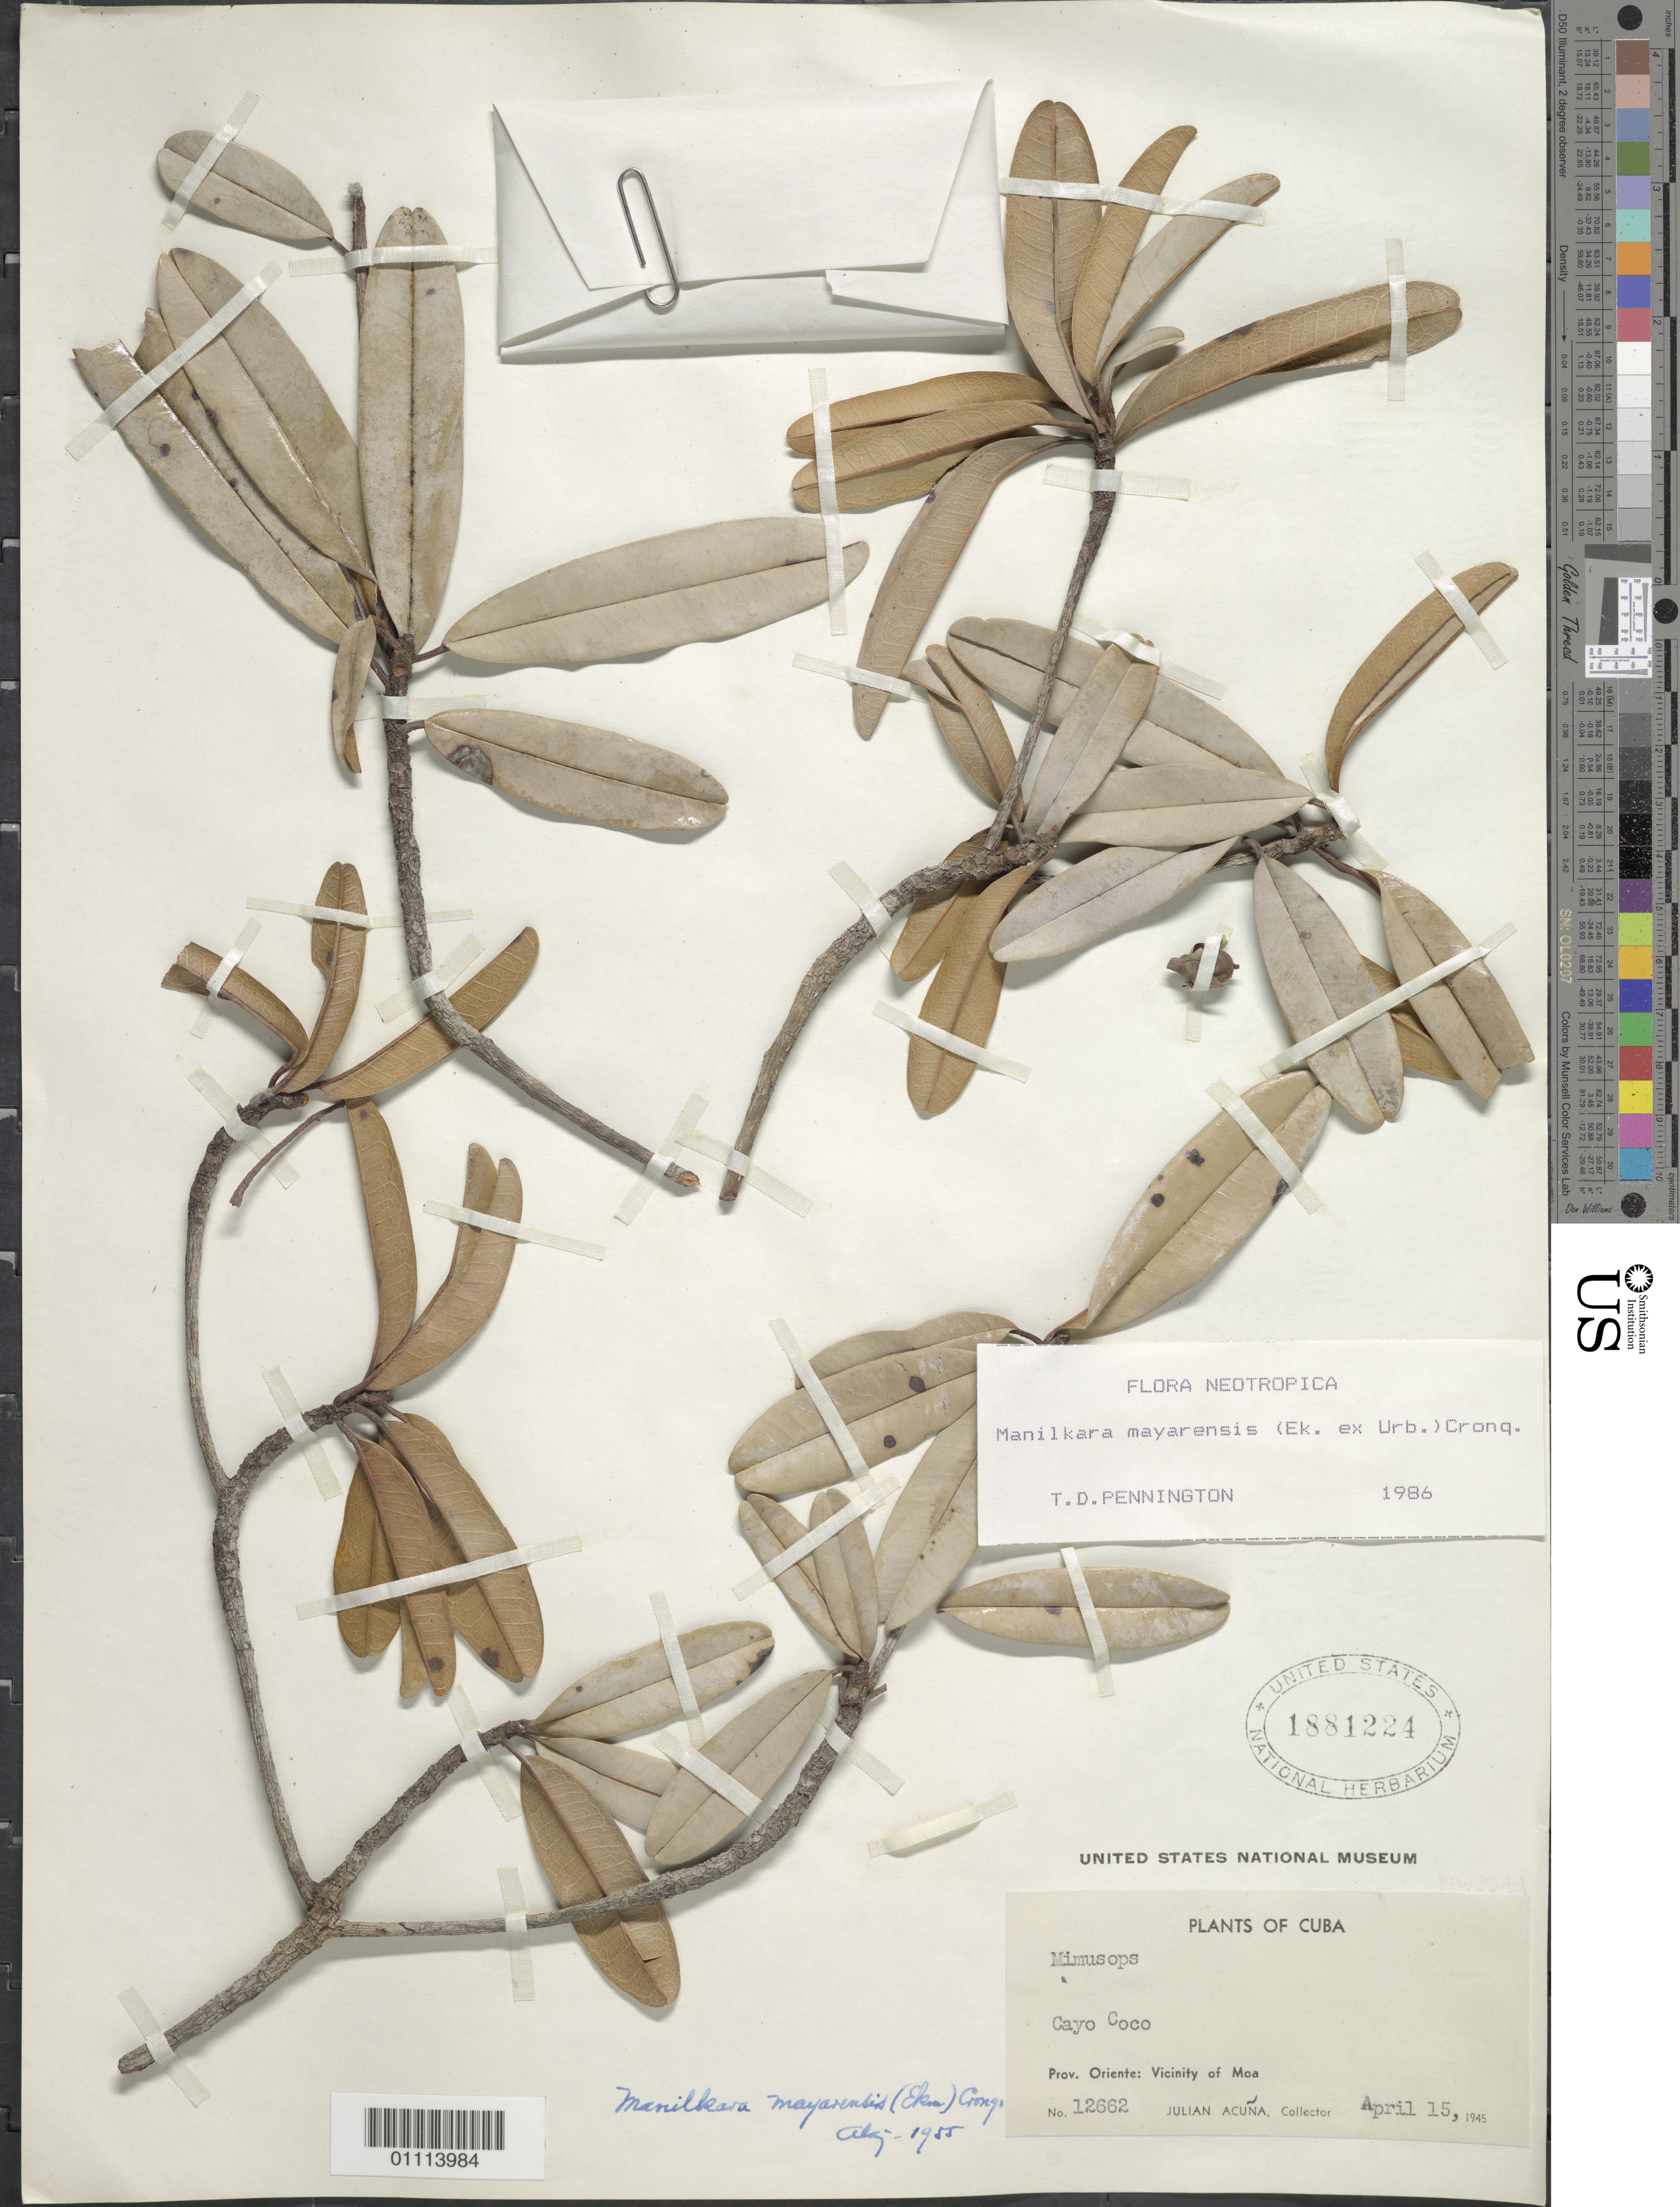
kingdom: Plantae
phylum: Tracheophyta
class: Magnoliopsida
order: Ericales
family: Sapotaceae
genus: Manilkara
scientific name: Manilkara mayarensis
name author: (Ekman ex Urb.) Cronq.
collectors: J. Acuña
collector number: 12662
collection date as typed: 15 Apr 1945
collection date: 1945-04-15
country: Cuba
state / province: Holguín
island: Cuba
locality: Cayo Coco, Prov Oriente: Vicinity of Moa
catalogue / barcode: US 1881224